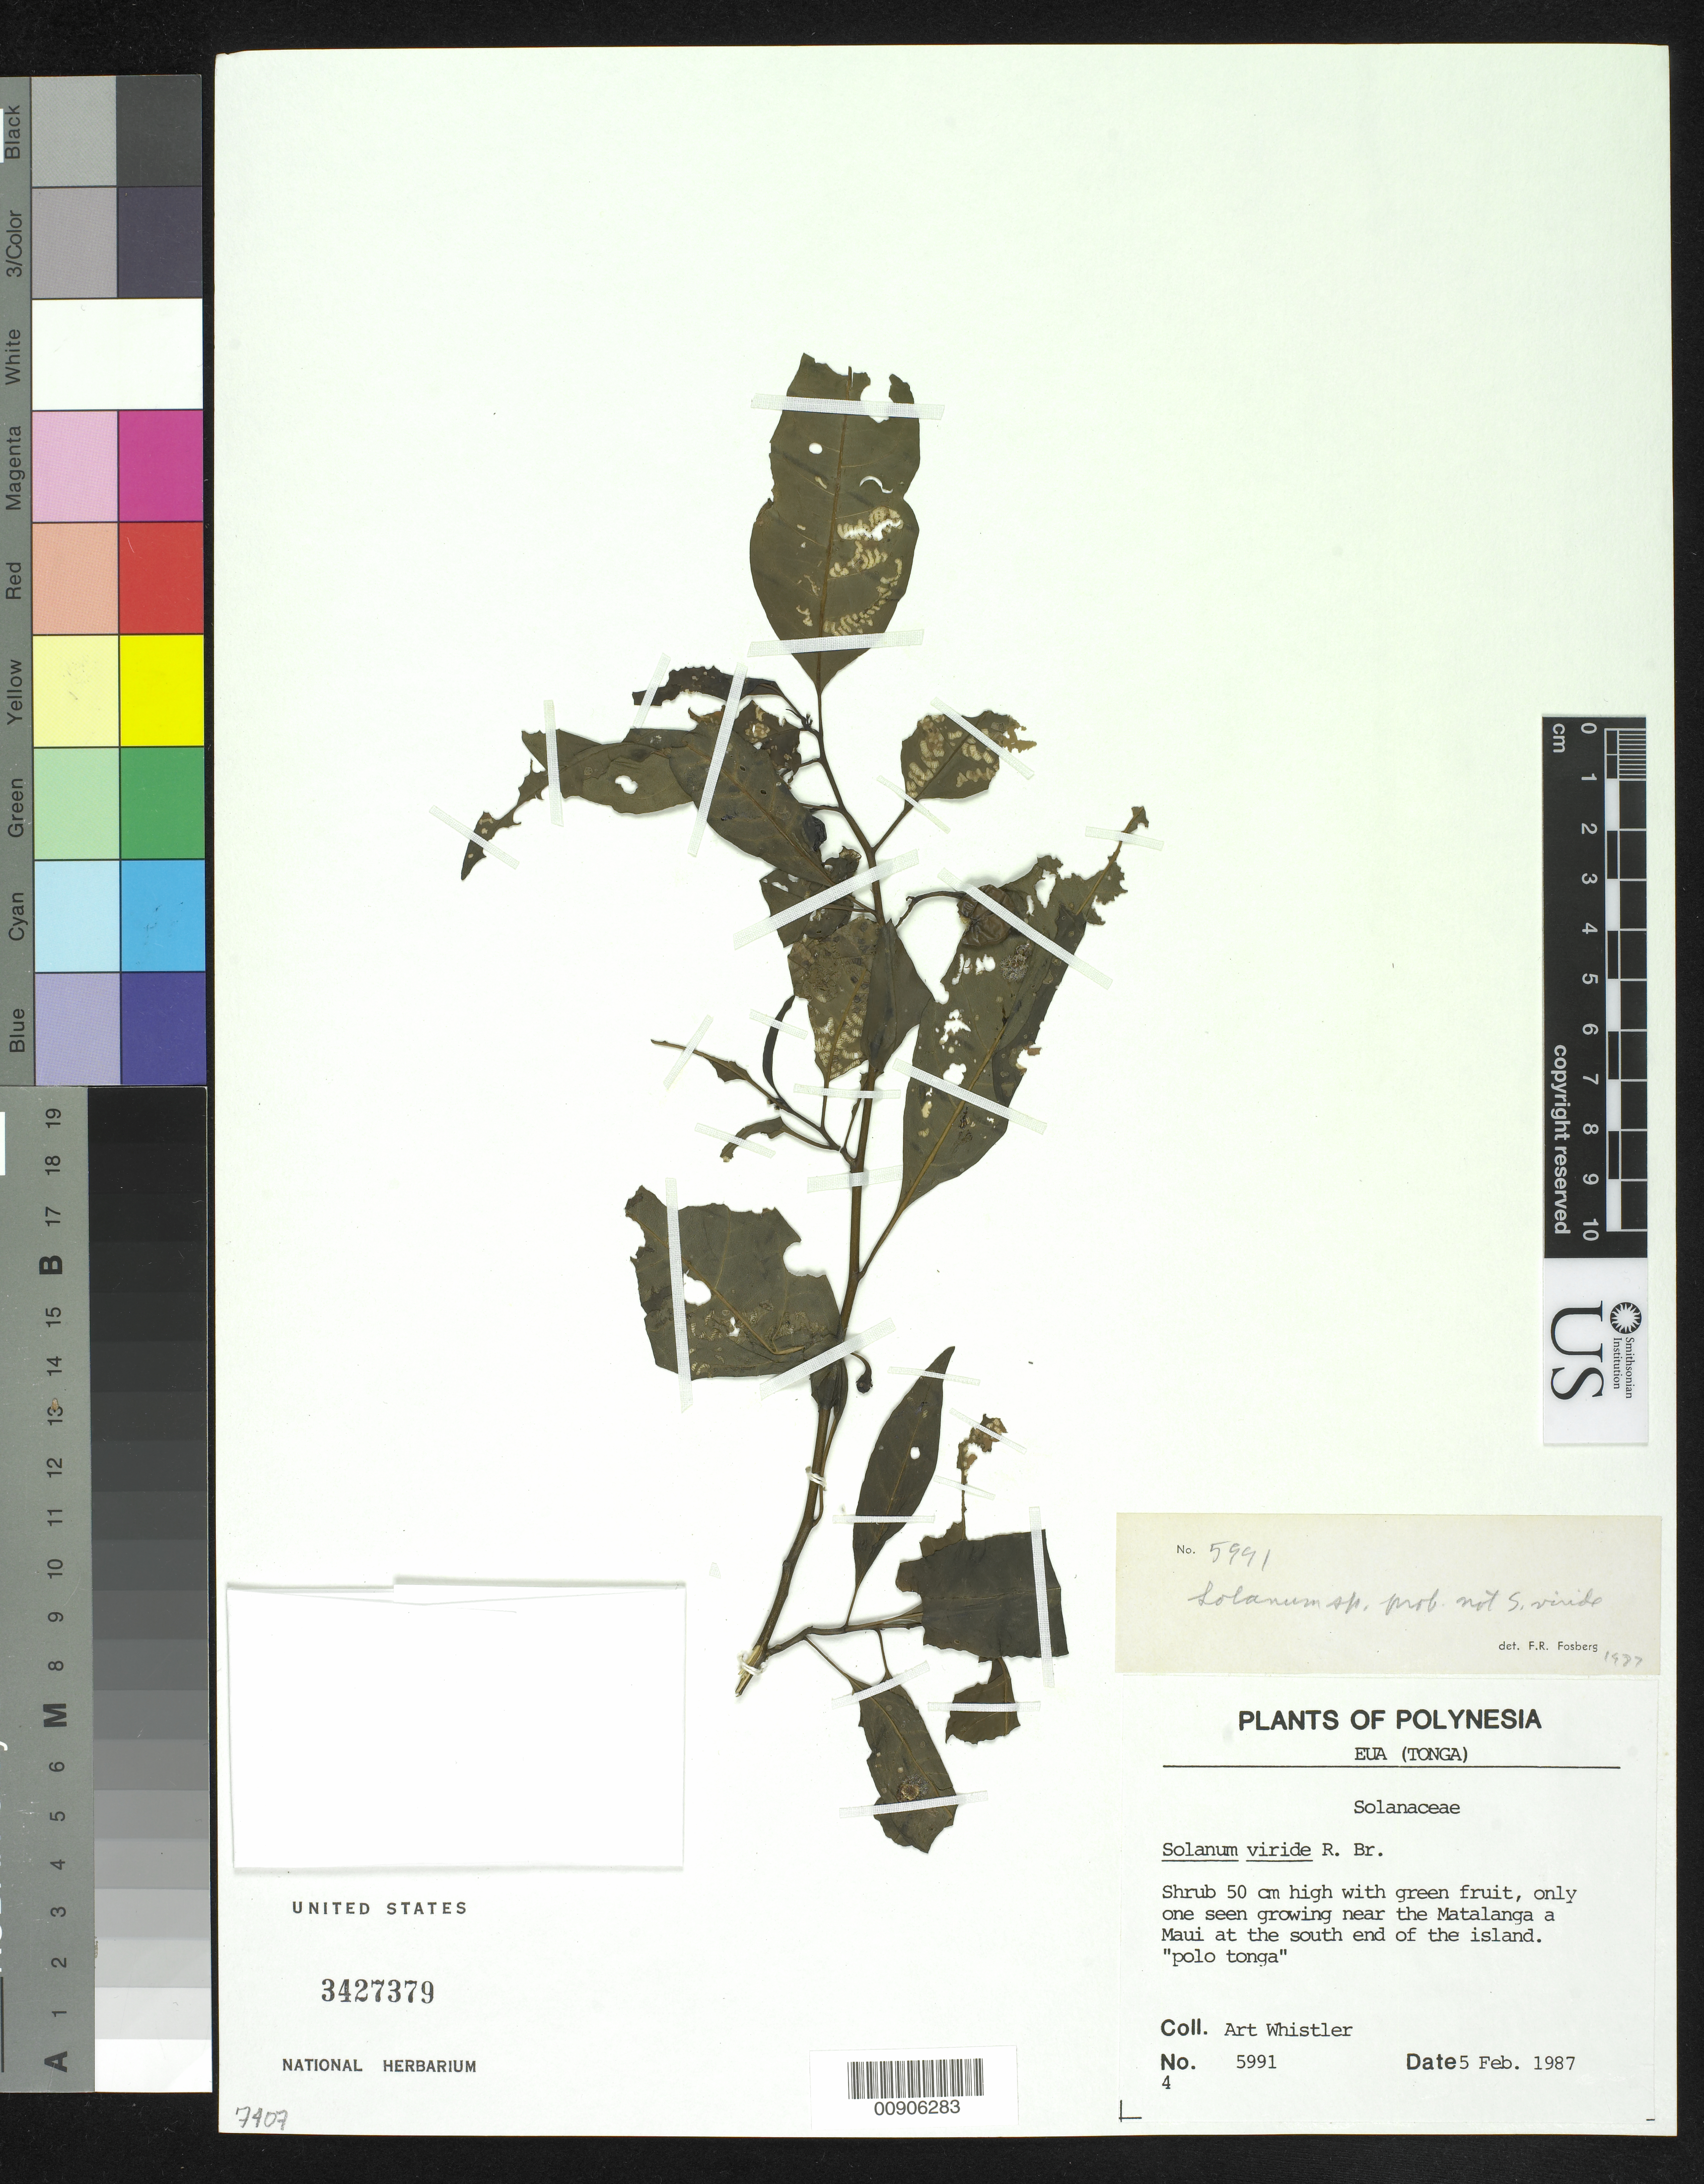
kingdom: Plantae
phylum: Tracheophyta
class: Magnoliopsida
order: Solanales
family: Solanaceae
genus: Solanum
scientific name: Solanum viride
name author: R. Br.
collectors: A. Whistler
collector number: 5991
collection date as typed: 05 Feb 1987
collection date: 1987-02-05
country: Tonga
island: Eua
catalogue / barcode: US 3427379